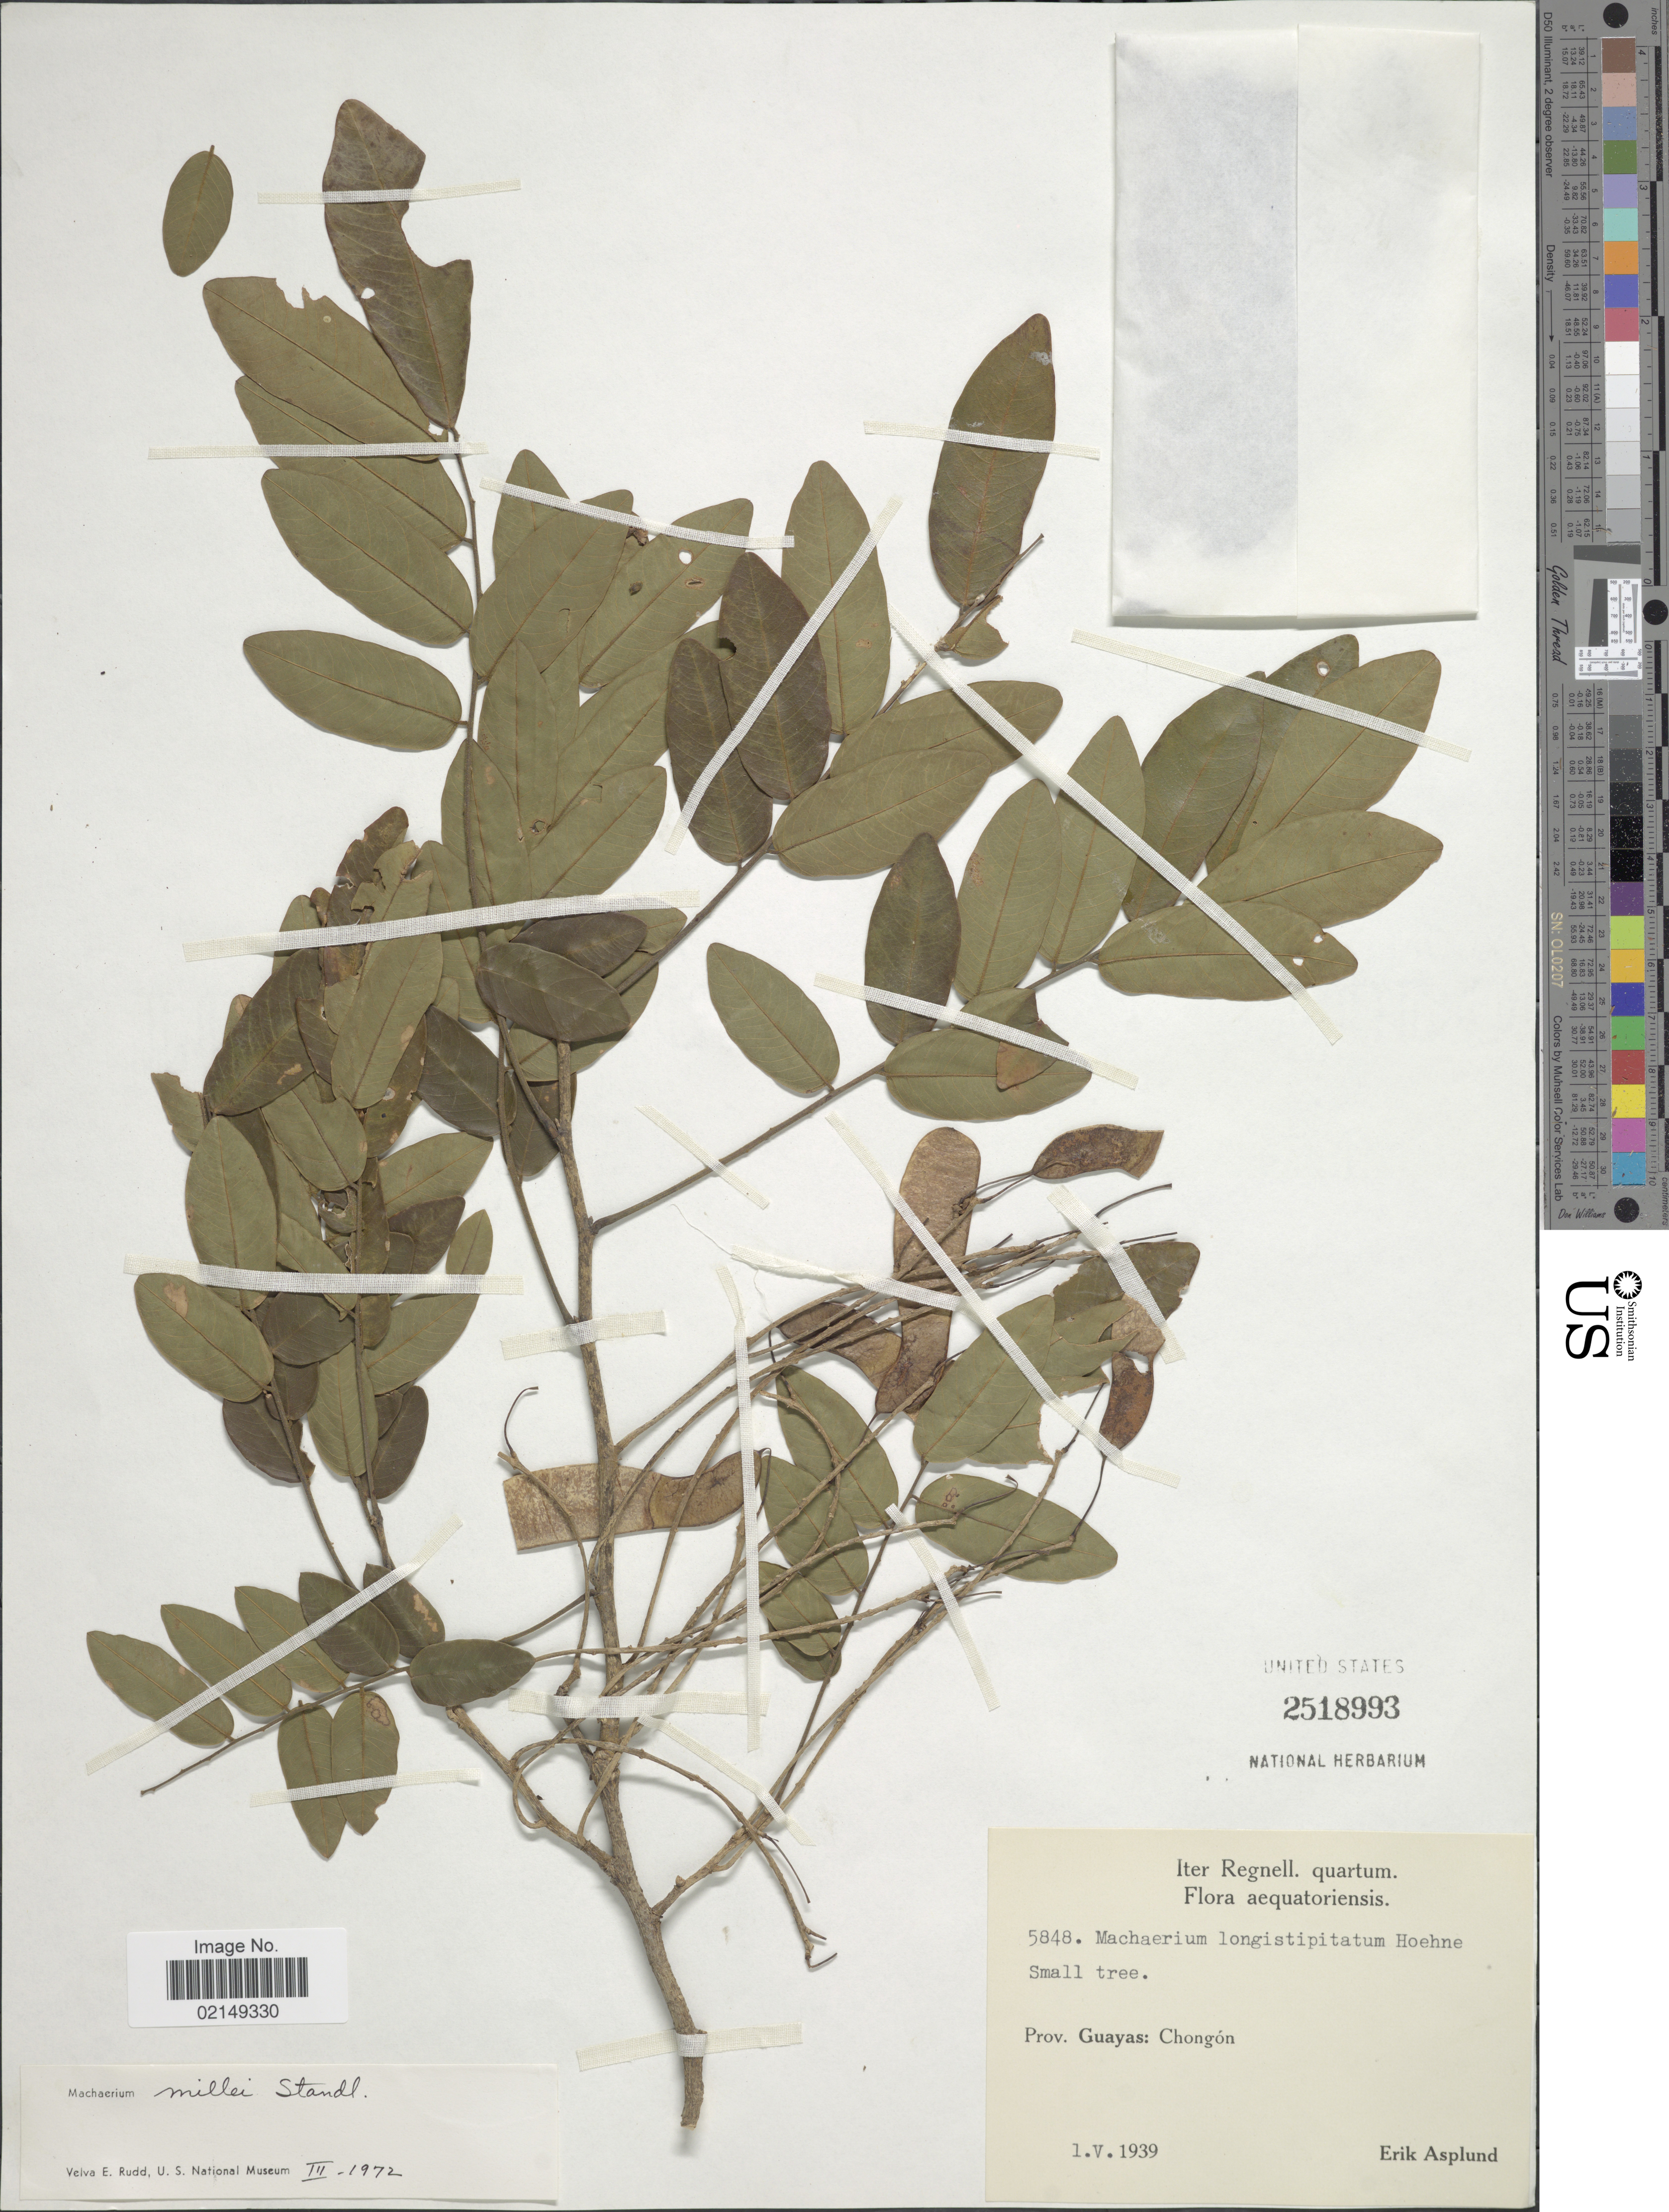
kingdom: Plantae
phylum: Tracheophyta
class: Magnoliopsida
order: Fabales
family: Fabaceae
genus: Machaerium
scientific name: Machaerium millei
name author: Standl.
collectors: E. Asplund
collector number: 5848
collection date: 1939-05-01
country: Ecuador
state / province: Guayas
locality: Chongon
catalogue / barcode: US 2518993